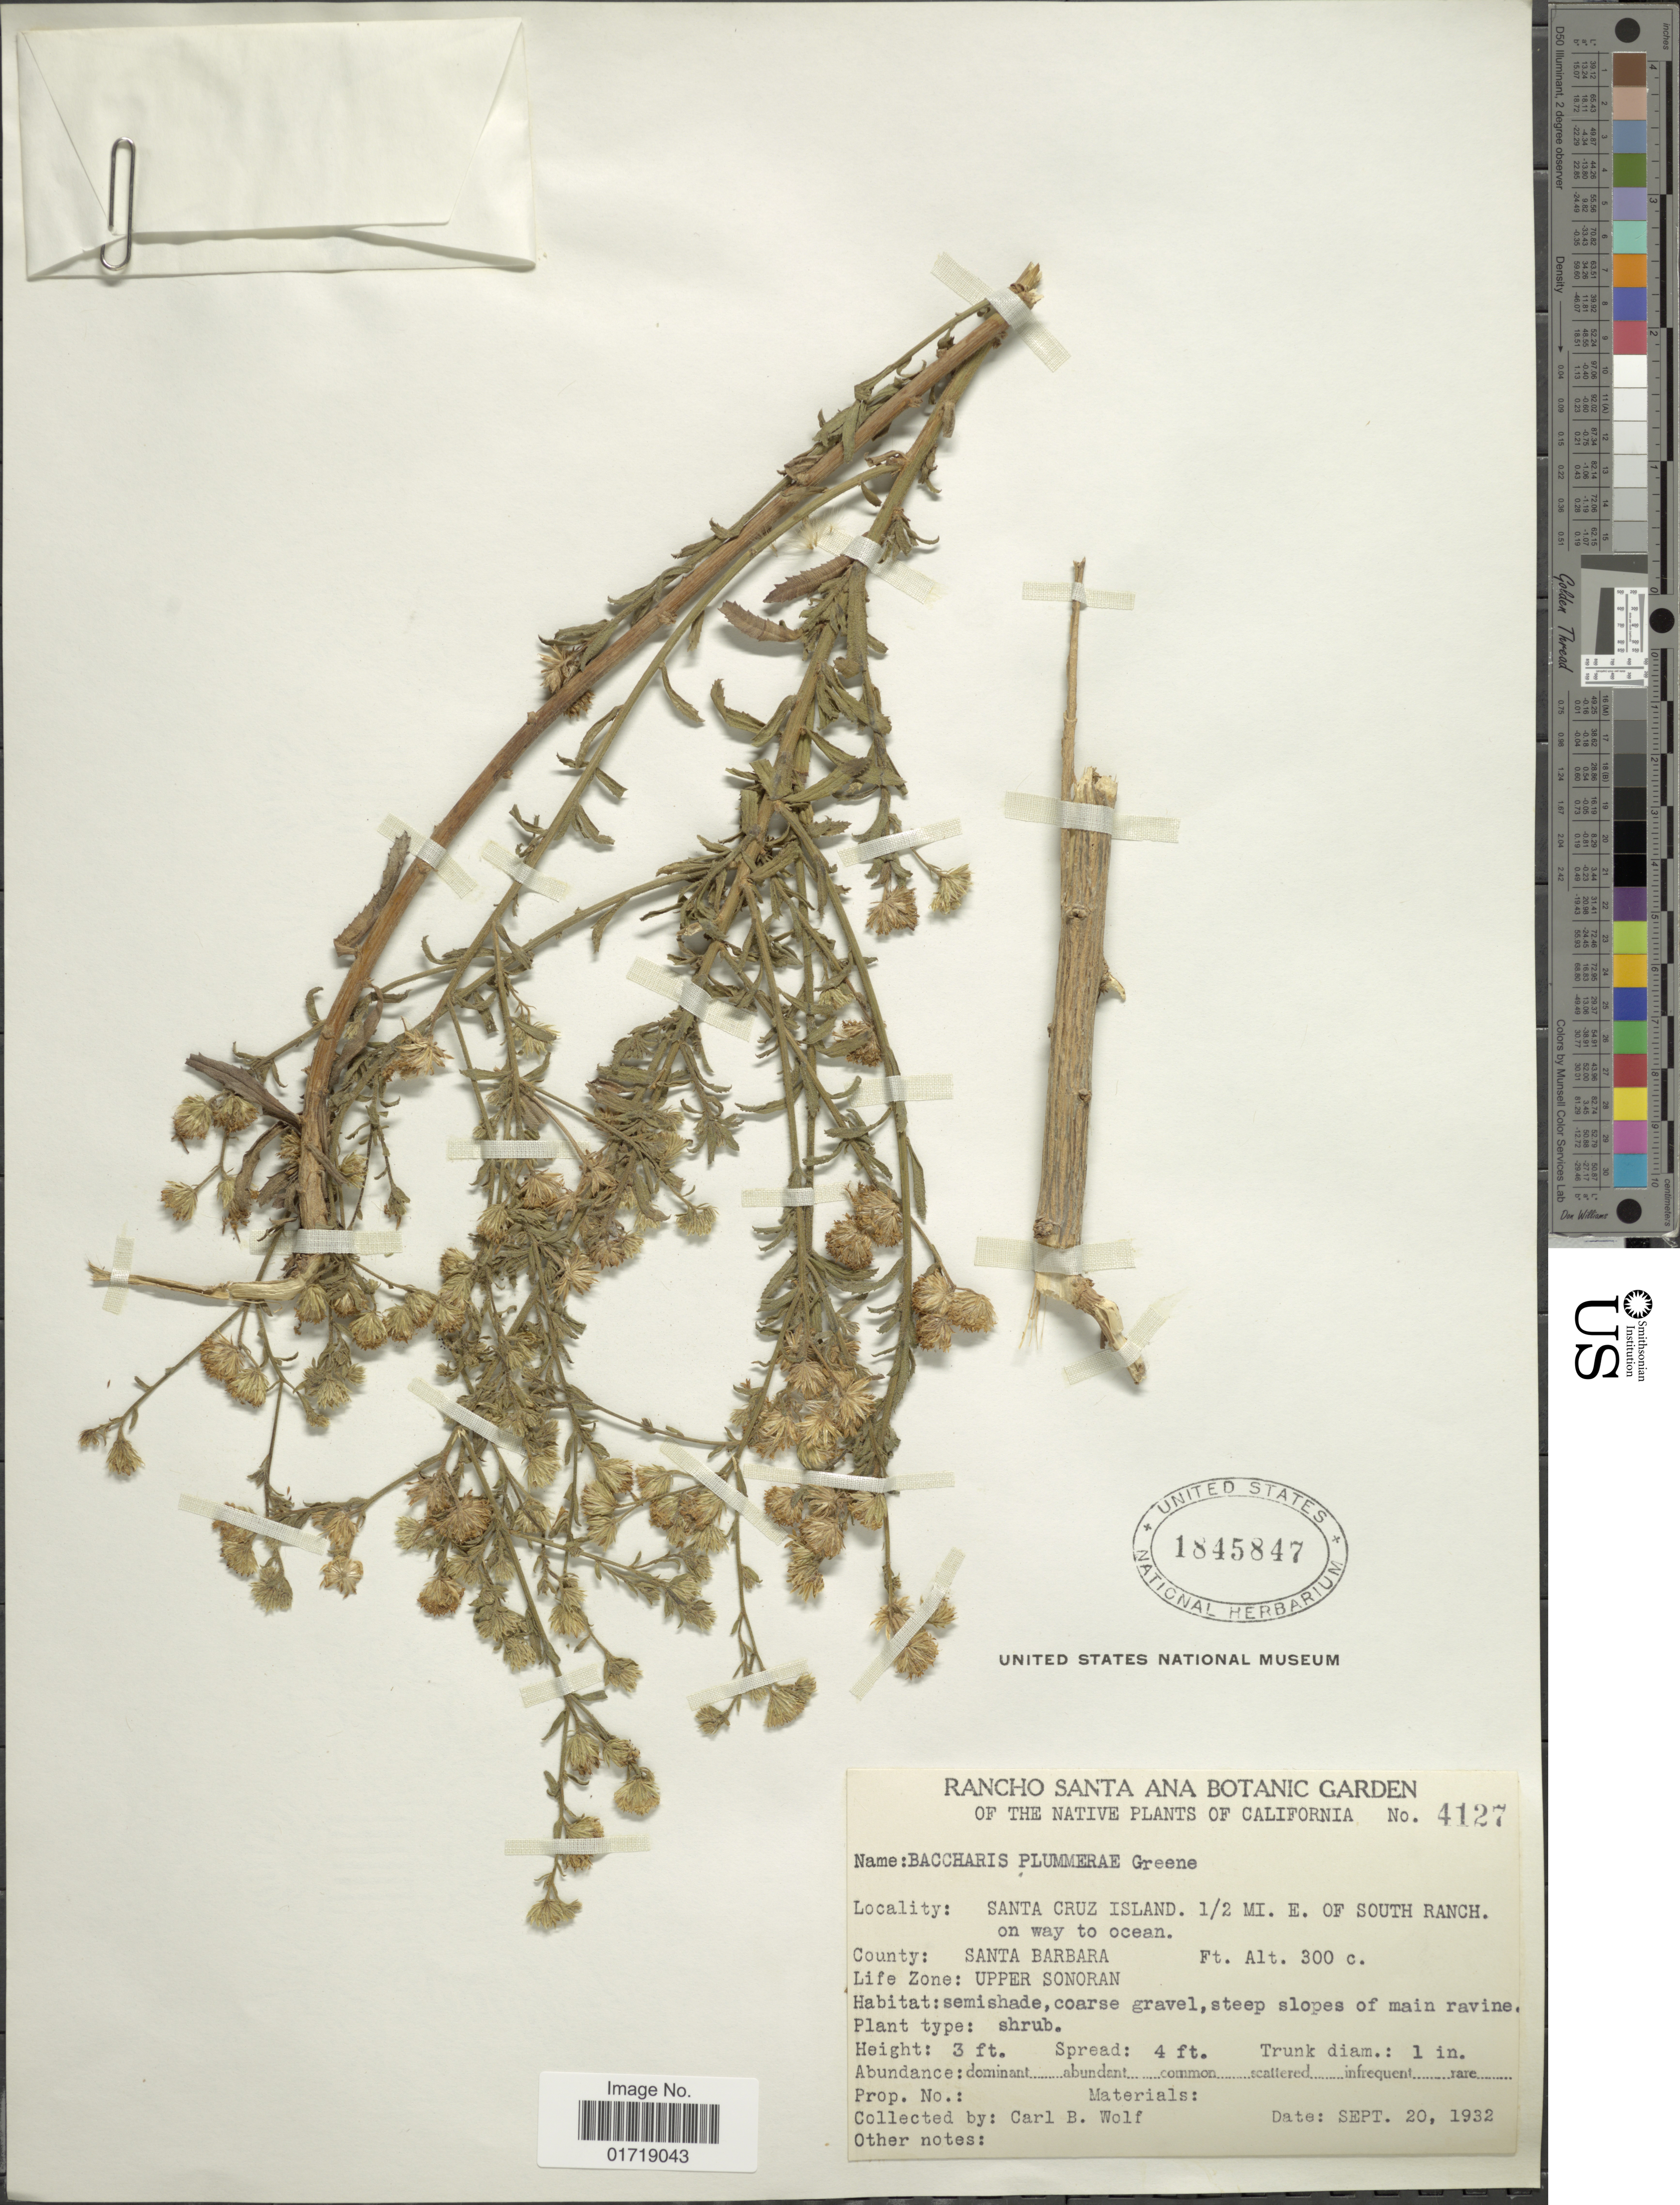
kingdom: Plantae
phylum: Tracheophyta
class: Magnoliopsida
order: Asterales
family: Asteraceae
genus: Baccharis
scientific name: Baccharis plummerae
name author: A. Gray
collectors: C. B. Wolf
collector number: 4127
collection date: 1932-09-20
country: United States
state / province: California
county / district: Santa Barbara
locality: Santa Cruz Island, 1/2 mi. E of South Ranch on way to ocean, County: Santa Barbara, Life Zone: Upper Sonoran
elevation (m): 91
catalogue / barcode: US 1845847